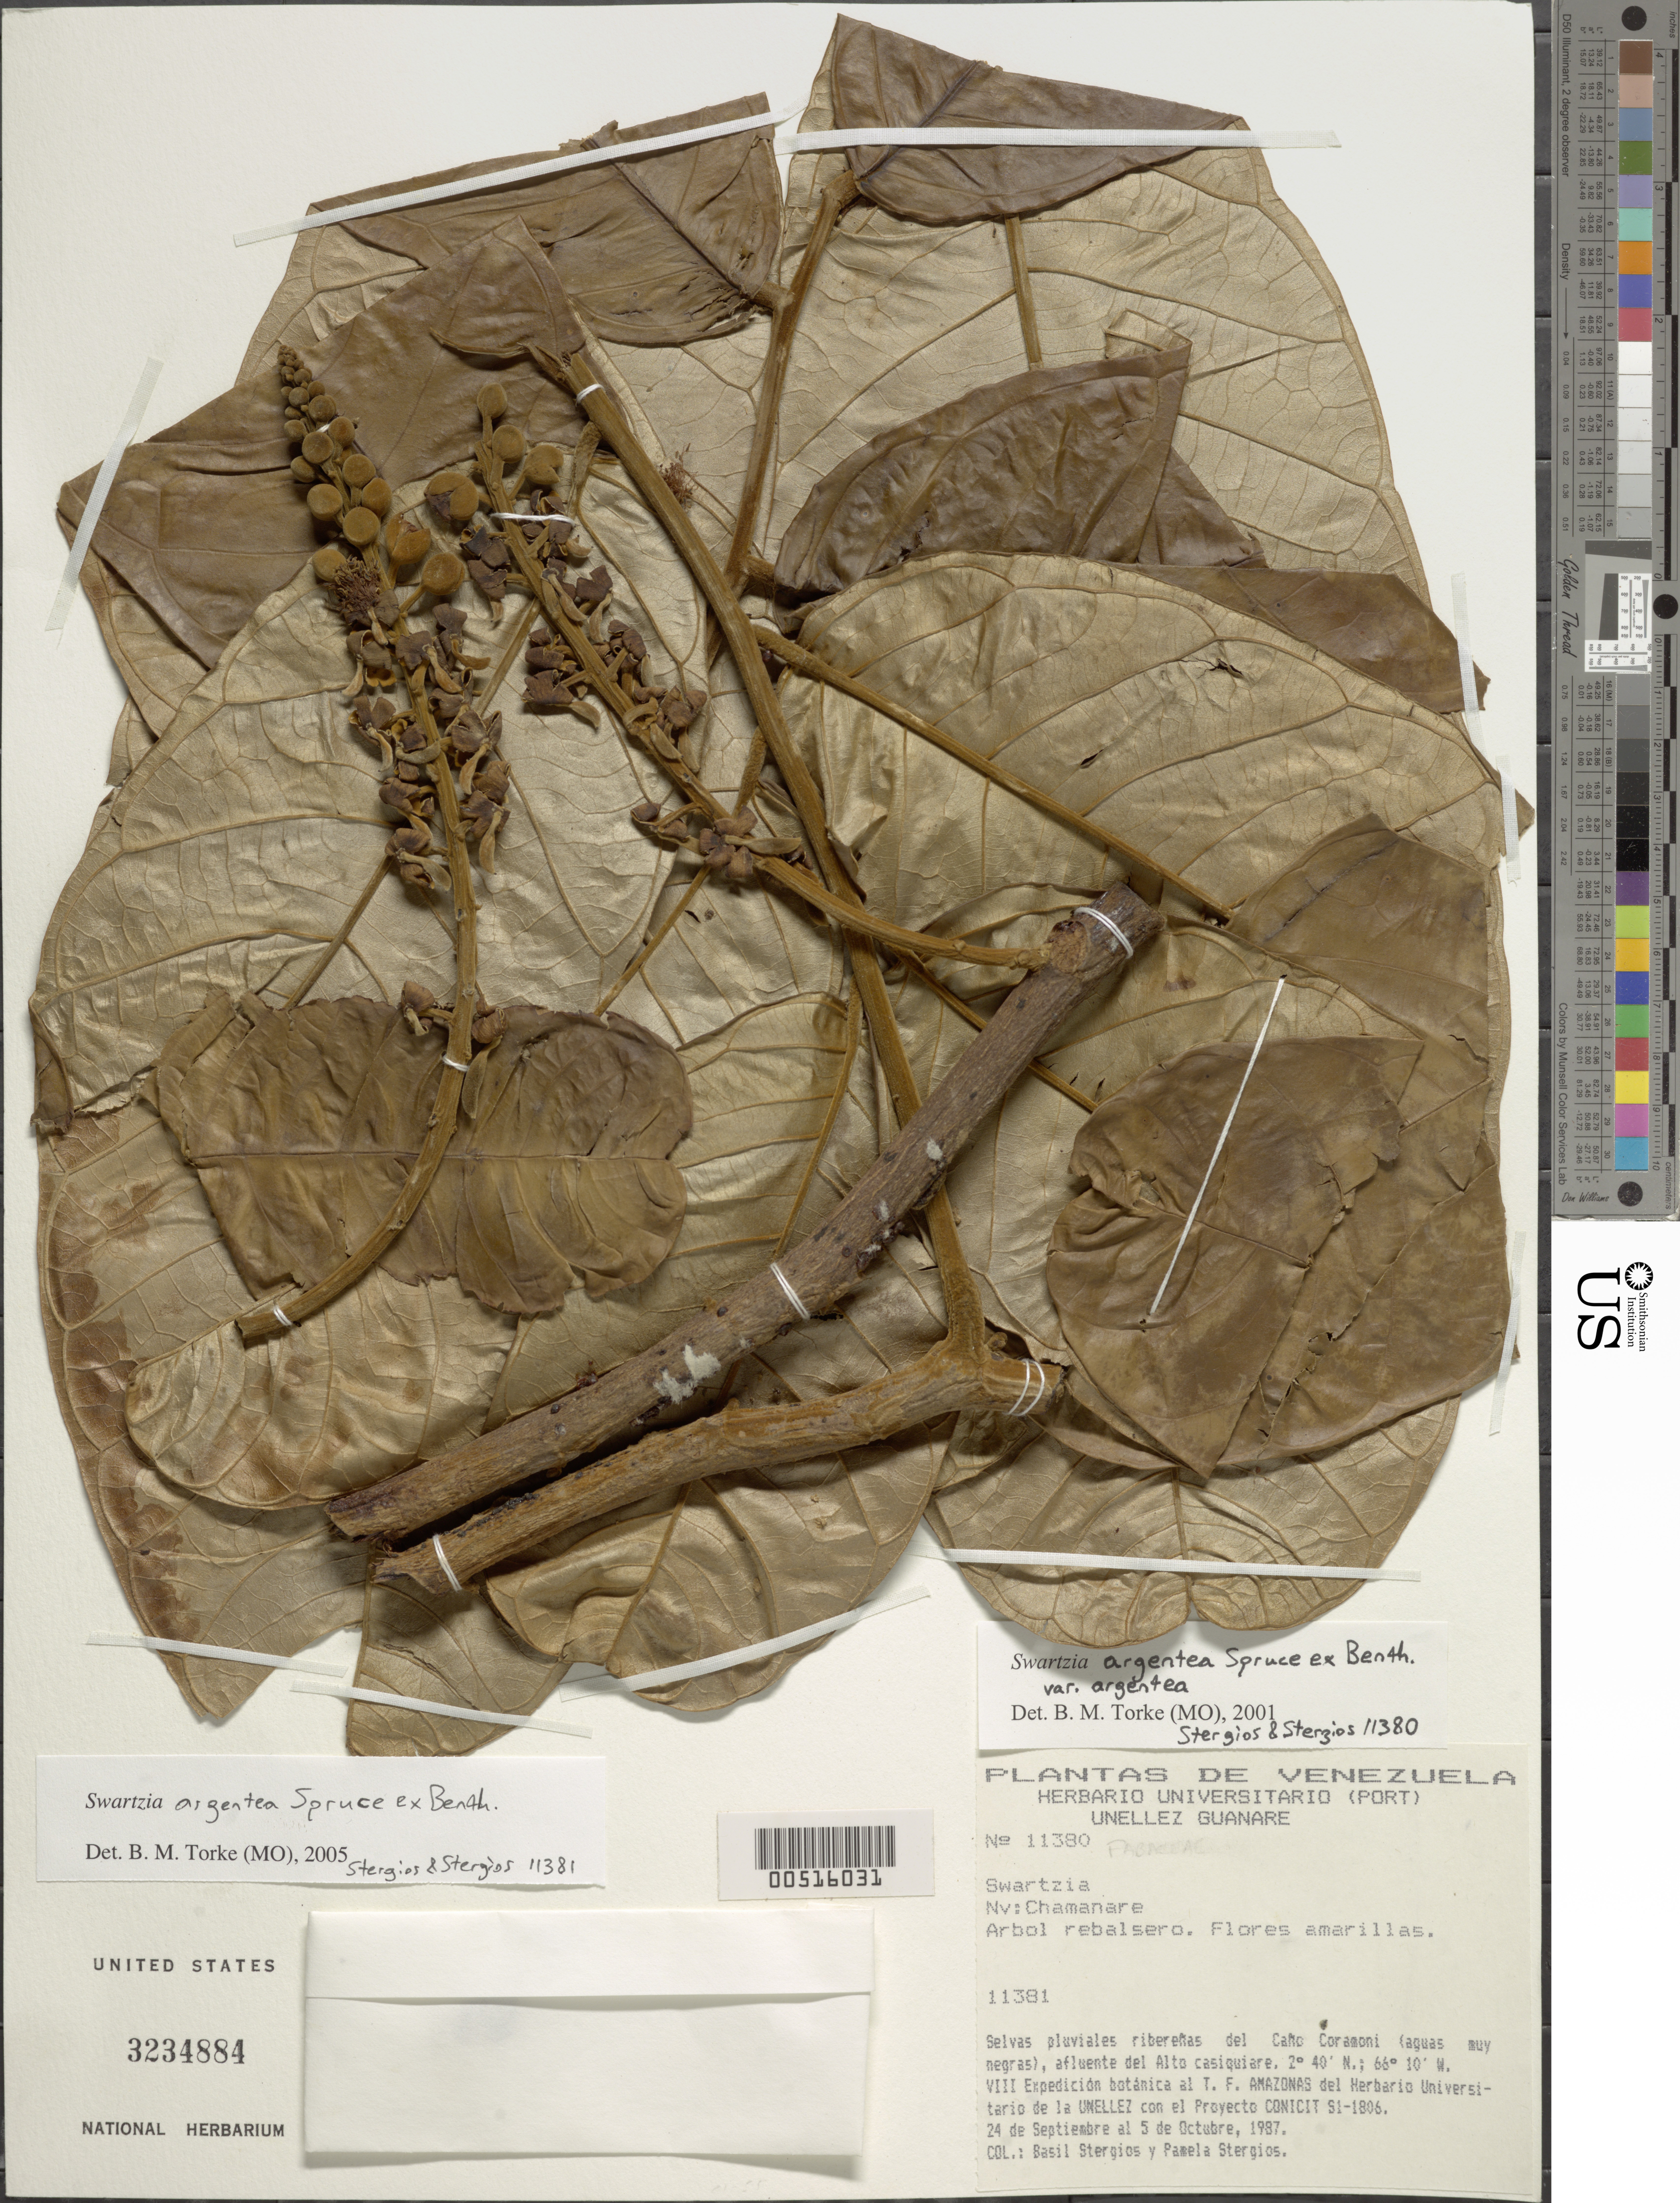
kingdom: Plantae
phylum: Tracheophyta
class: Magnoliopsida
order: Fabales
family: Fabaceae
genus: Swartzia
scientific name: Swartzia argentea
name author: Spruce ex Benth.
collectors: B. G. Stergios & P. Stergios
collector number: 11380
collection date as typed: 24 Sep 1987 to 05 Oct 1987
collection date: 1987-09-24/1987-10-05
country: Venezuela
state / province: Amazonas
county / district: Río Negro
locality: Caño Curamoni (aguas muy negras) afluente del Alto Casiquiare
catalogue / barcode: US 3234884